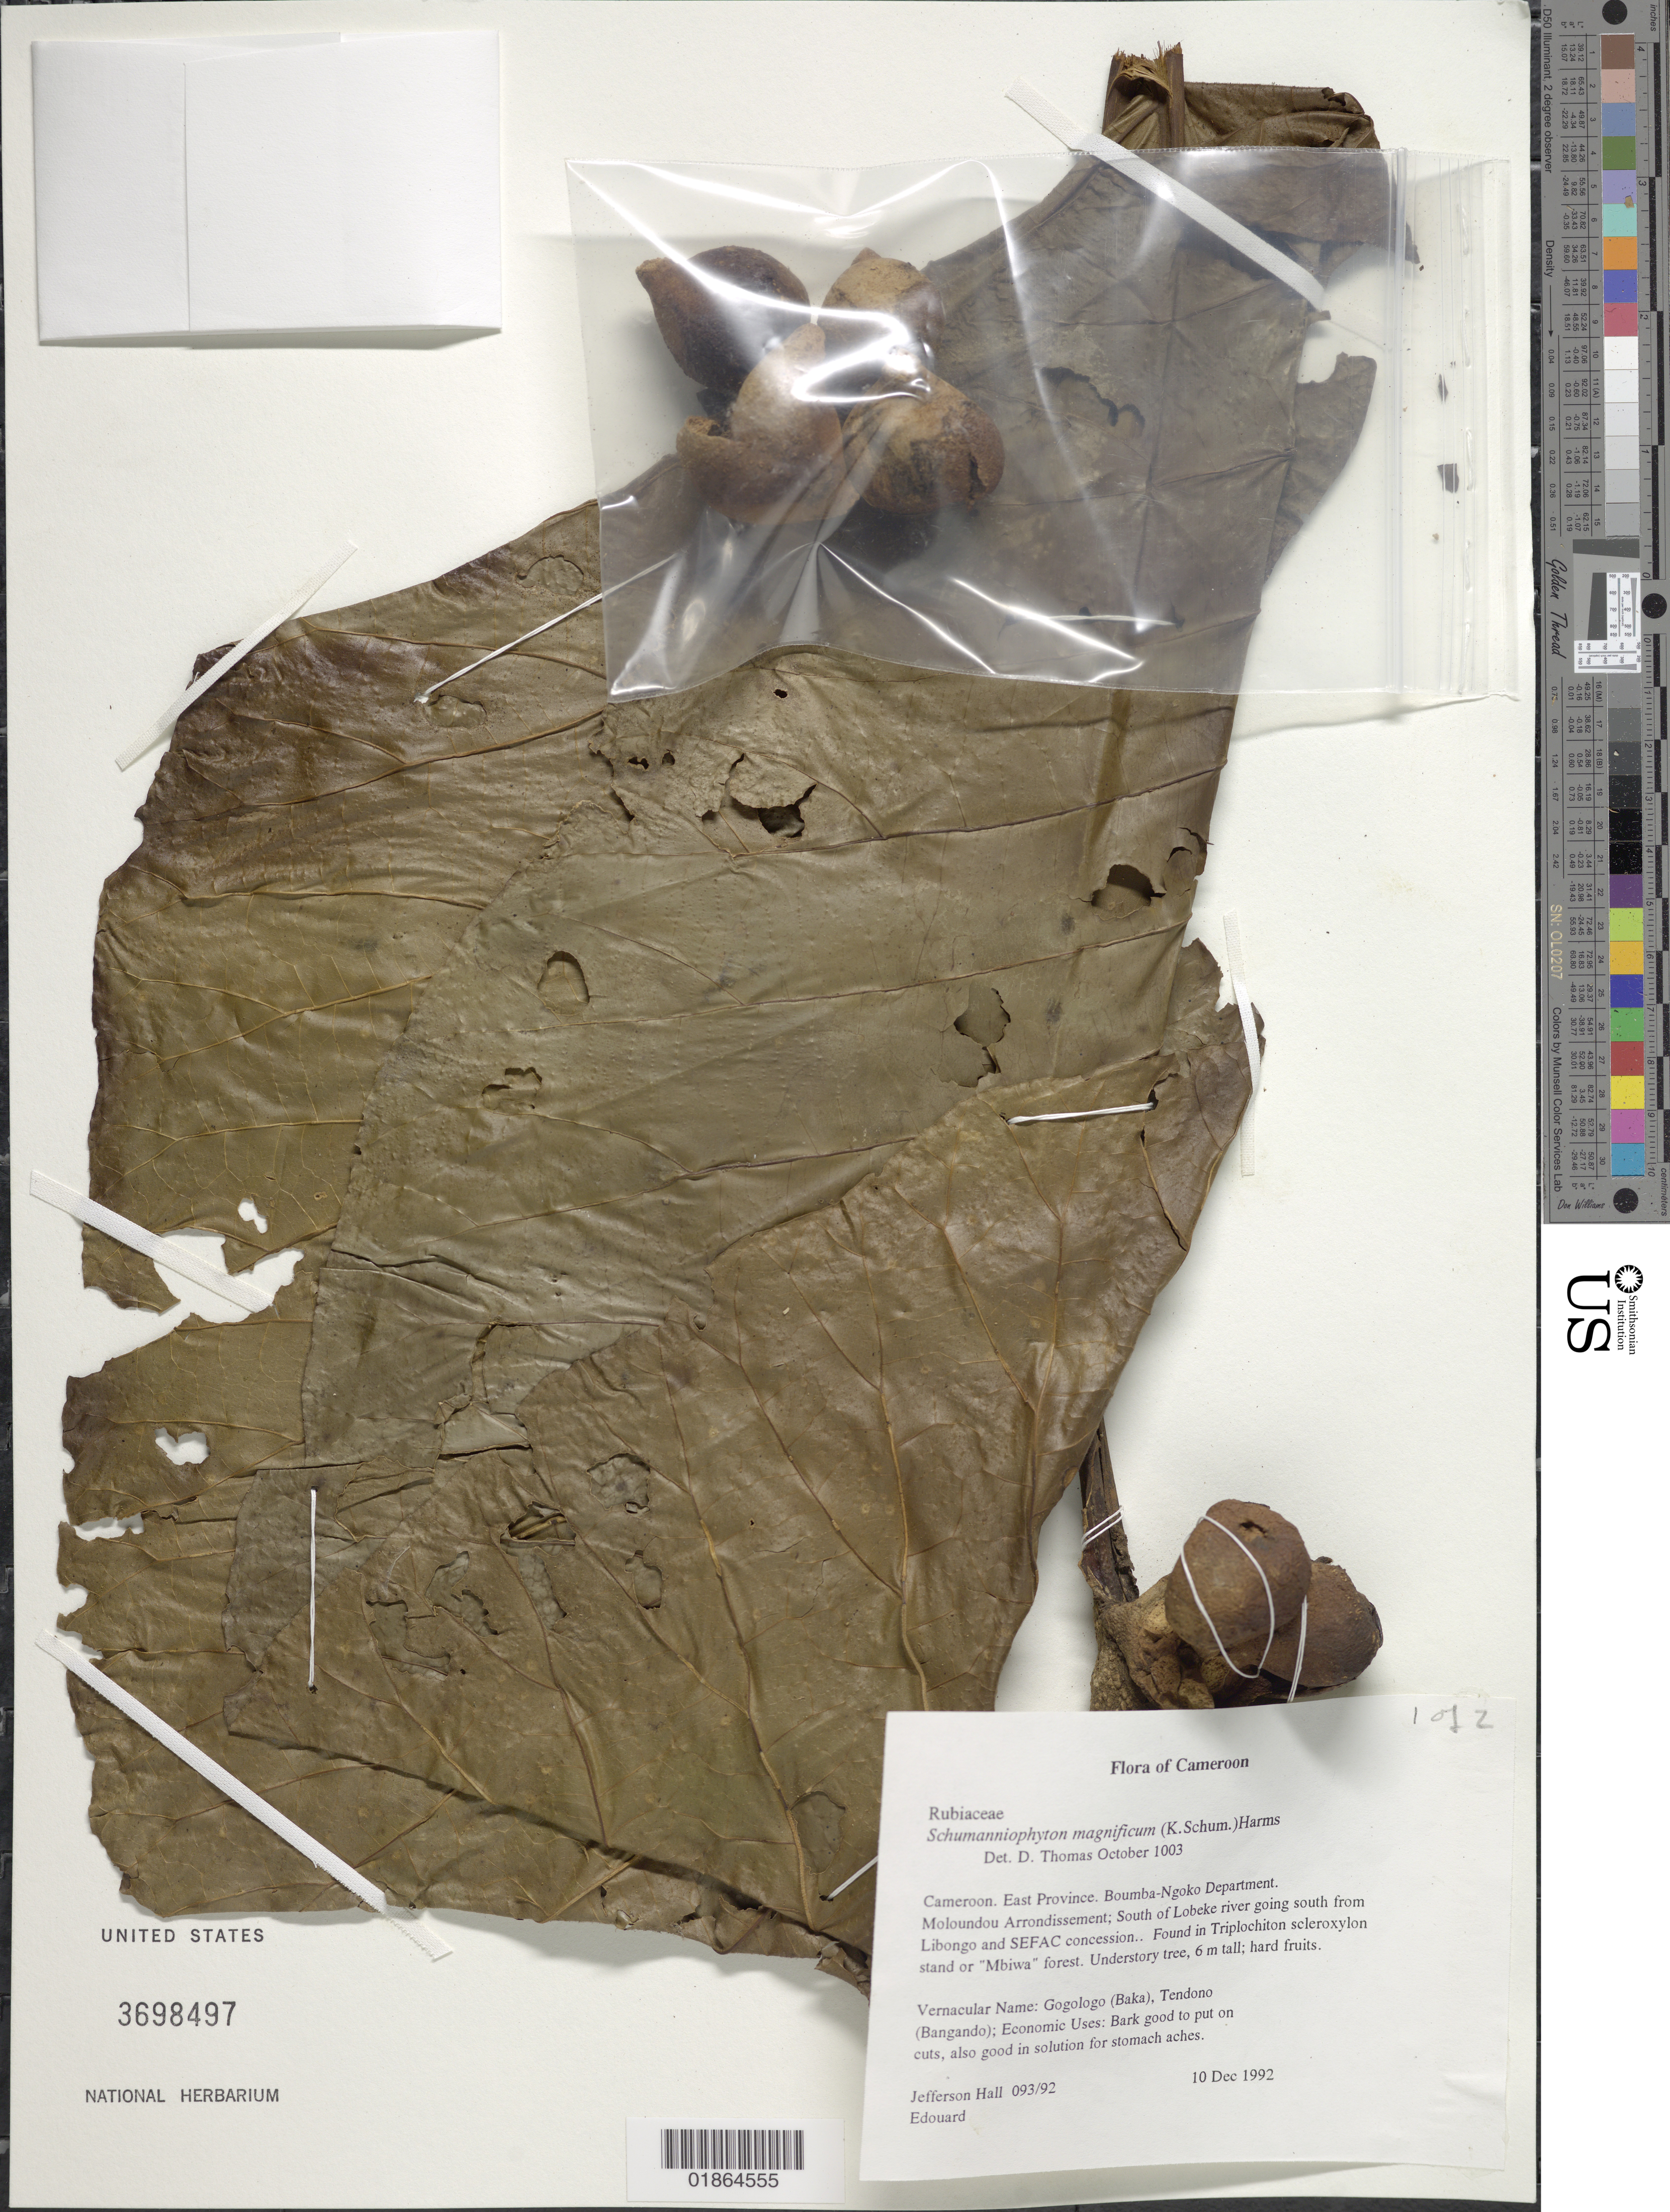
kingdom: Plantae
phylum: Tracheophyta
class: Magnoliopsida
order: Gentianales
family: Rubiaceae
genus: Schumanniophyton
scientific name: Schumanniophyton magnificum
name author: (K. Schum.) Harms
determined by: Thomas, D.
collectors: J. Hall & -. Edouard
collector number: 093/92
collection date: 1992-12-10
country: Cameroon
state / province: Est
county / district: Boumba-ngoko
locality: Moloundou Arrondissement; South of Lobeke river, south from Libongo and SEFAC concession.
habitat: Found in Triplochiton scleroxylon stand or "Mbiwa" forest.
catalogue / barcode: US 3698497